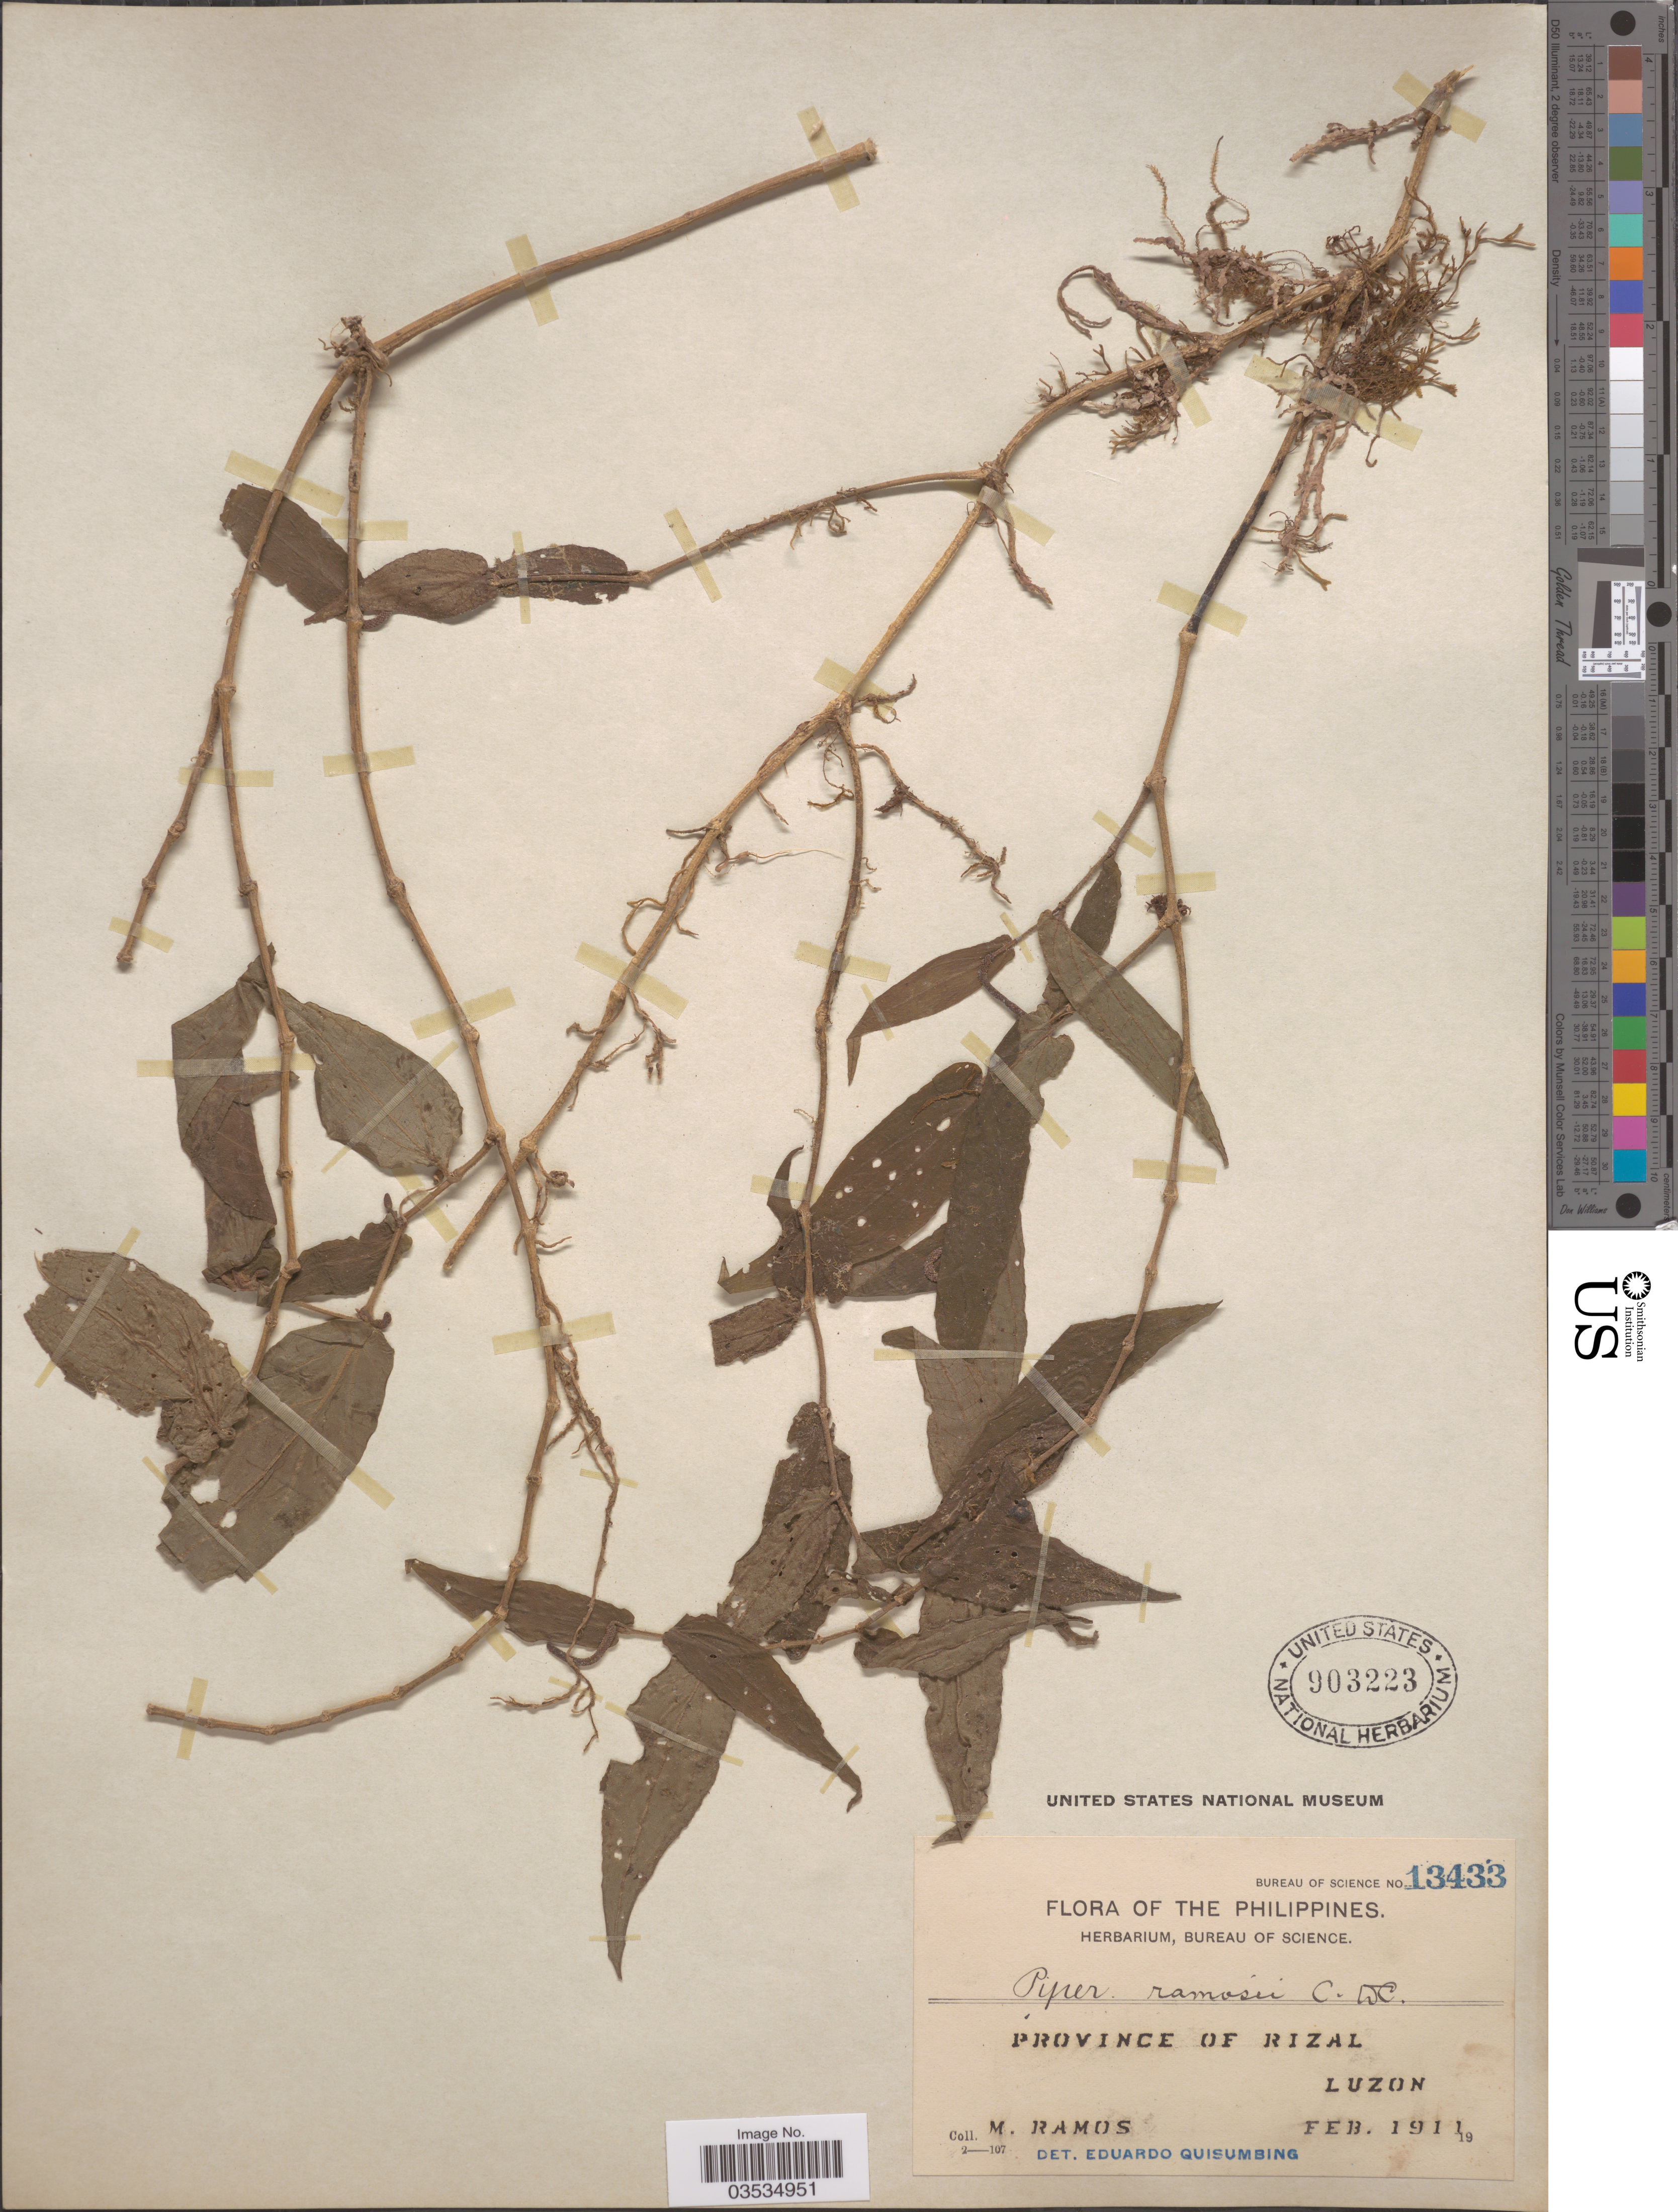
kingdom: Plantae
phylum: Tracheophyta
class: Magnoliopsida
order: Piperales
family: Piperaceae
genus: Piper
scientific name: Piper ramosii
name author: C. DC.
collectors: M. Ramos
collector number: Bureau of Science 13433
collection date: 1911-02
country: Philippines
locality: Province of Rizal. Luzon.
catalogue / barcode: US 903223